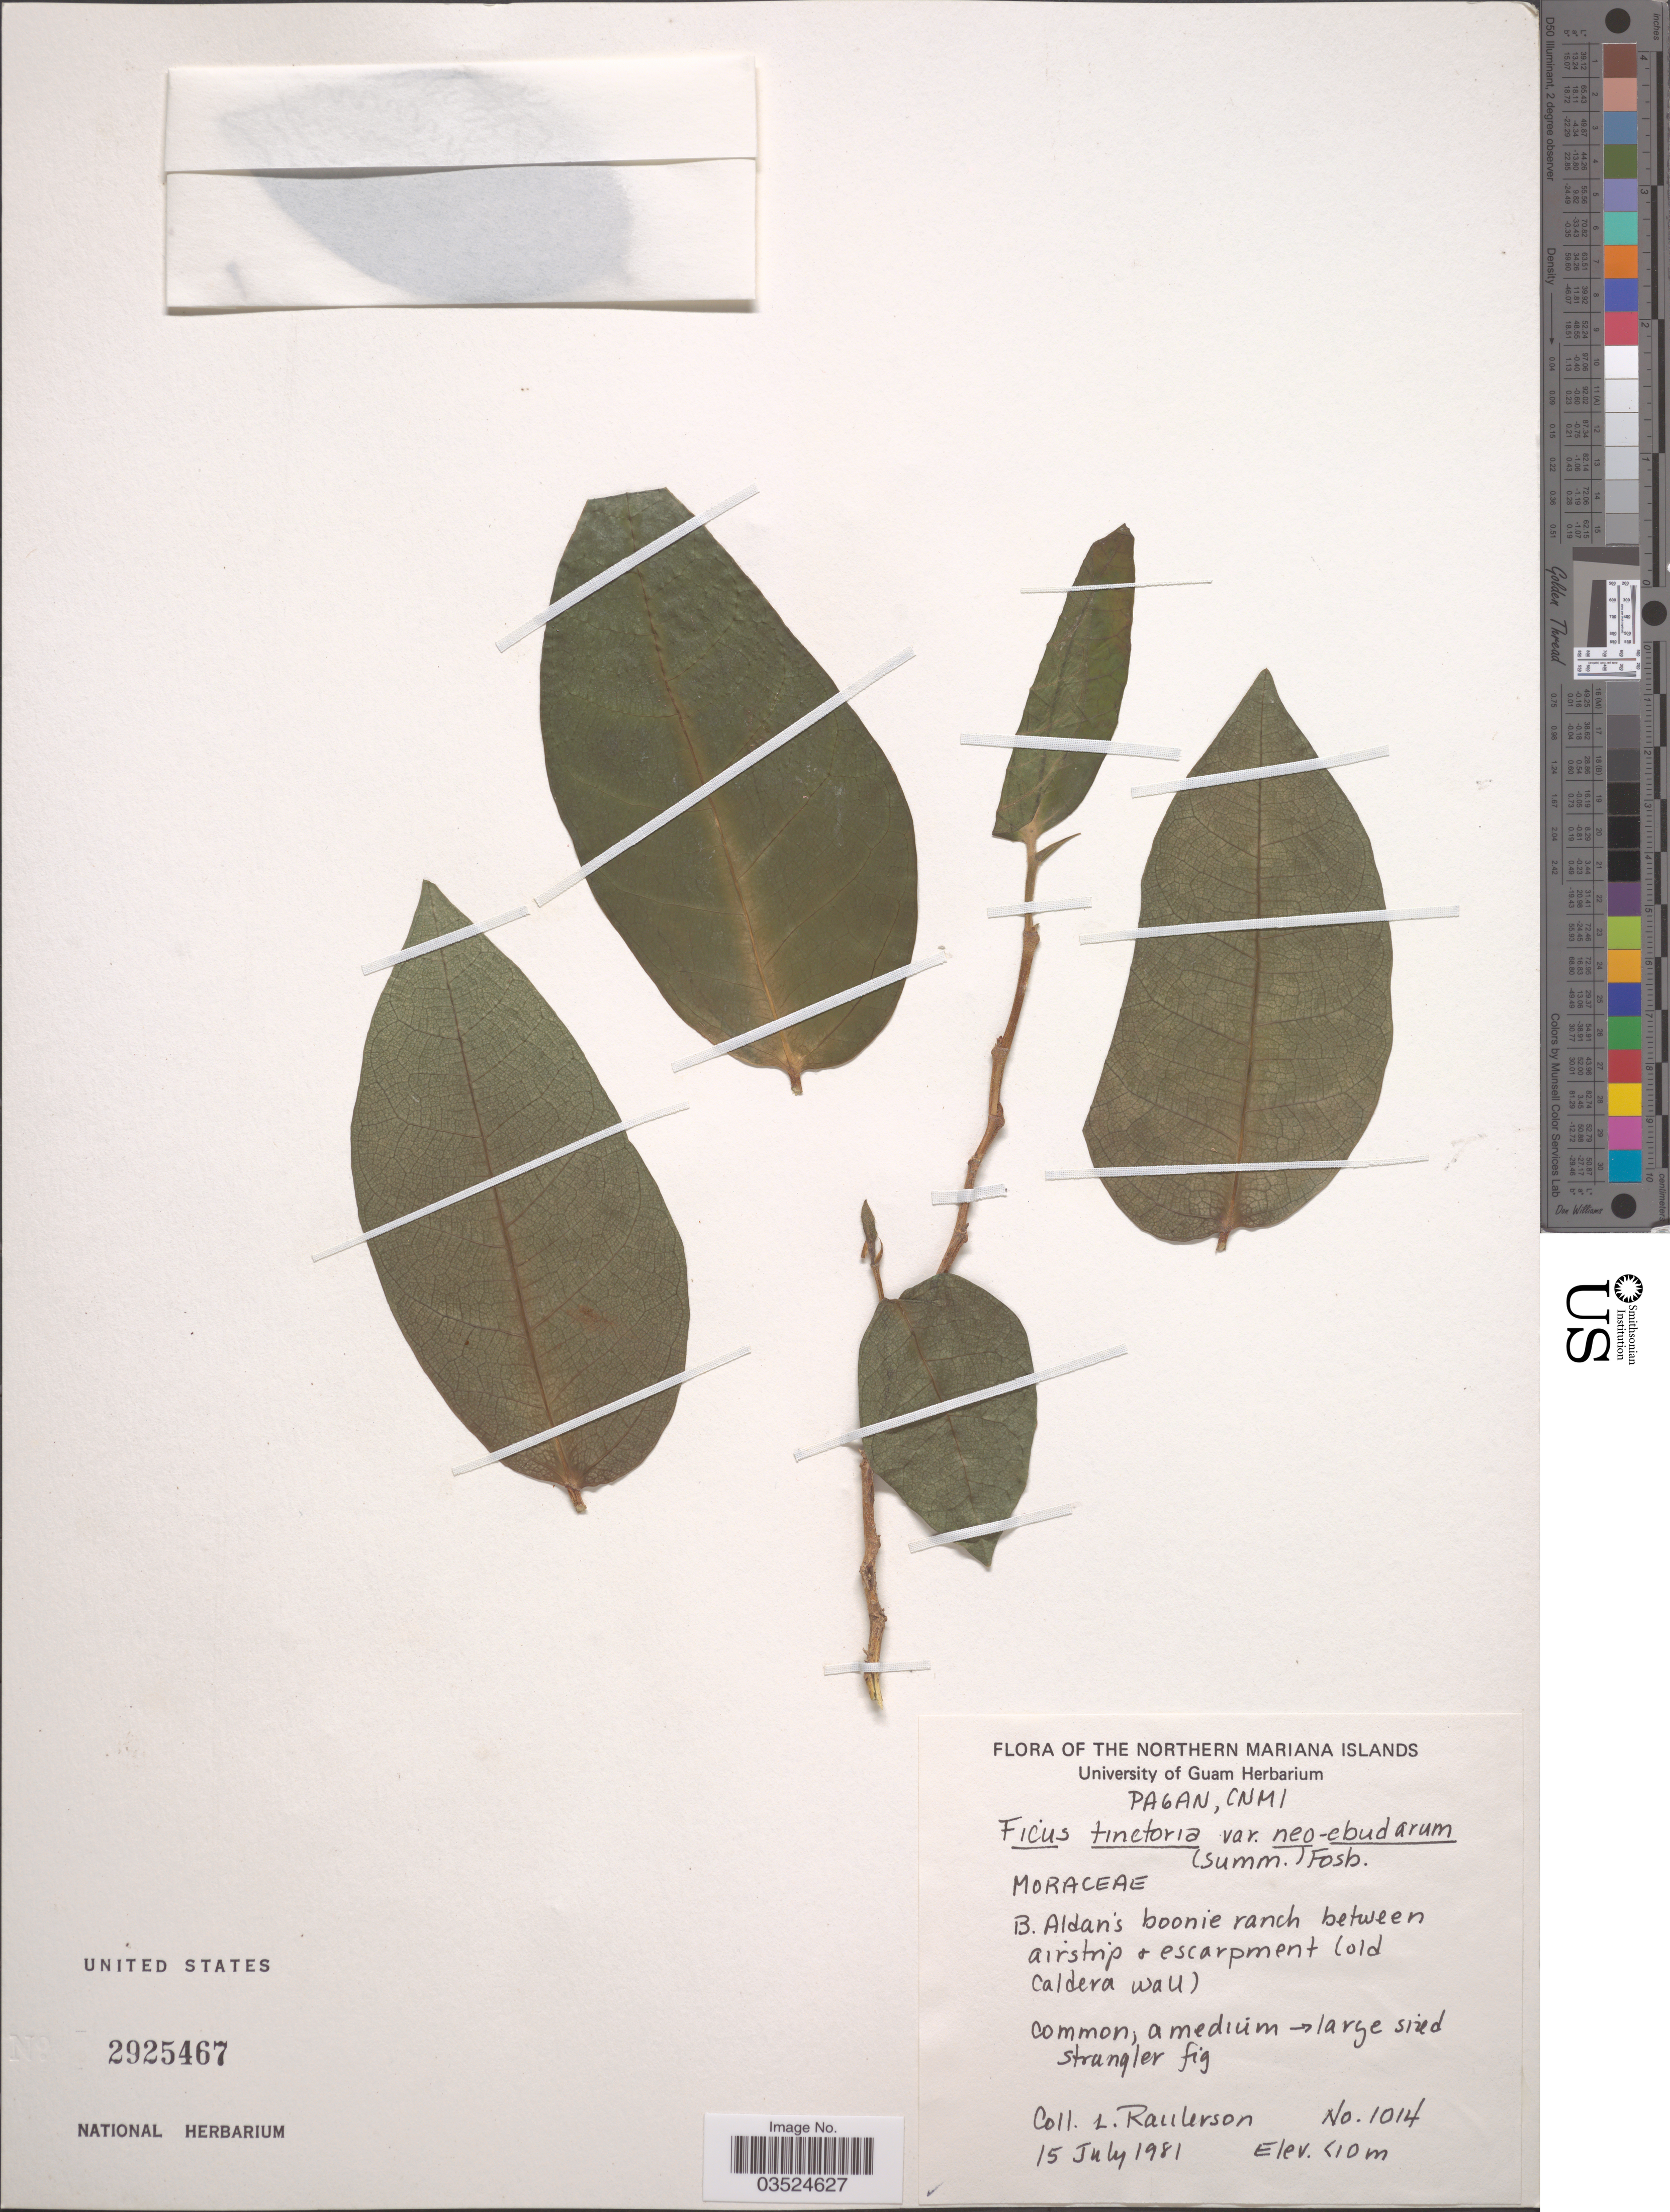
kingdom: Plantae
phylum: Tracheophyta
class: Magnoliopsida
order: Rosales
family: Moraceae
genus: Ficus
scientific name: Ficus tinctoria var. neoebudarum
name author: (Summerh.) Fosberg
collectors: L. Raulerson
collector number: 1014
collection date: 1981-07-15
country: Northern Mariana Islands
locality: Pagan, CNMI. B. Aldan's boonie ranch between airstrip & escarpment (old caldera wall).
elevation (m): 10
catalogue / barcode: US 2925467